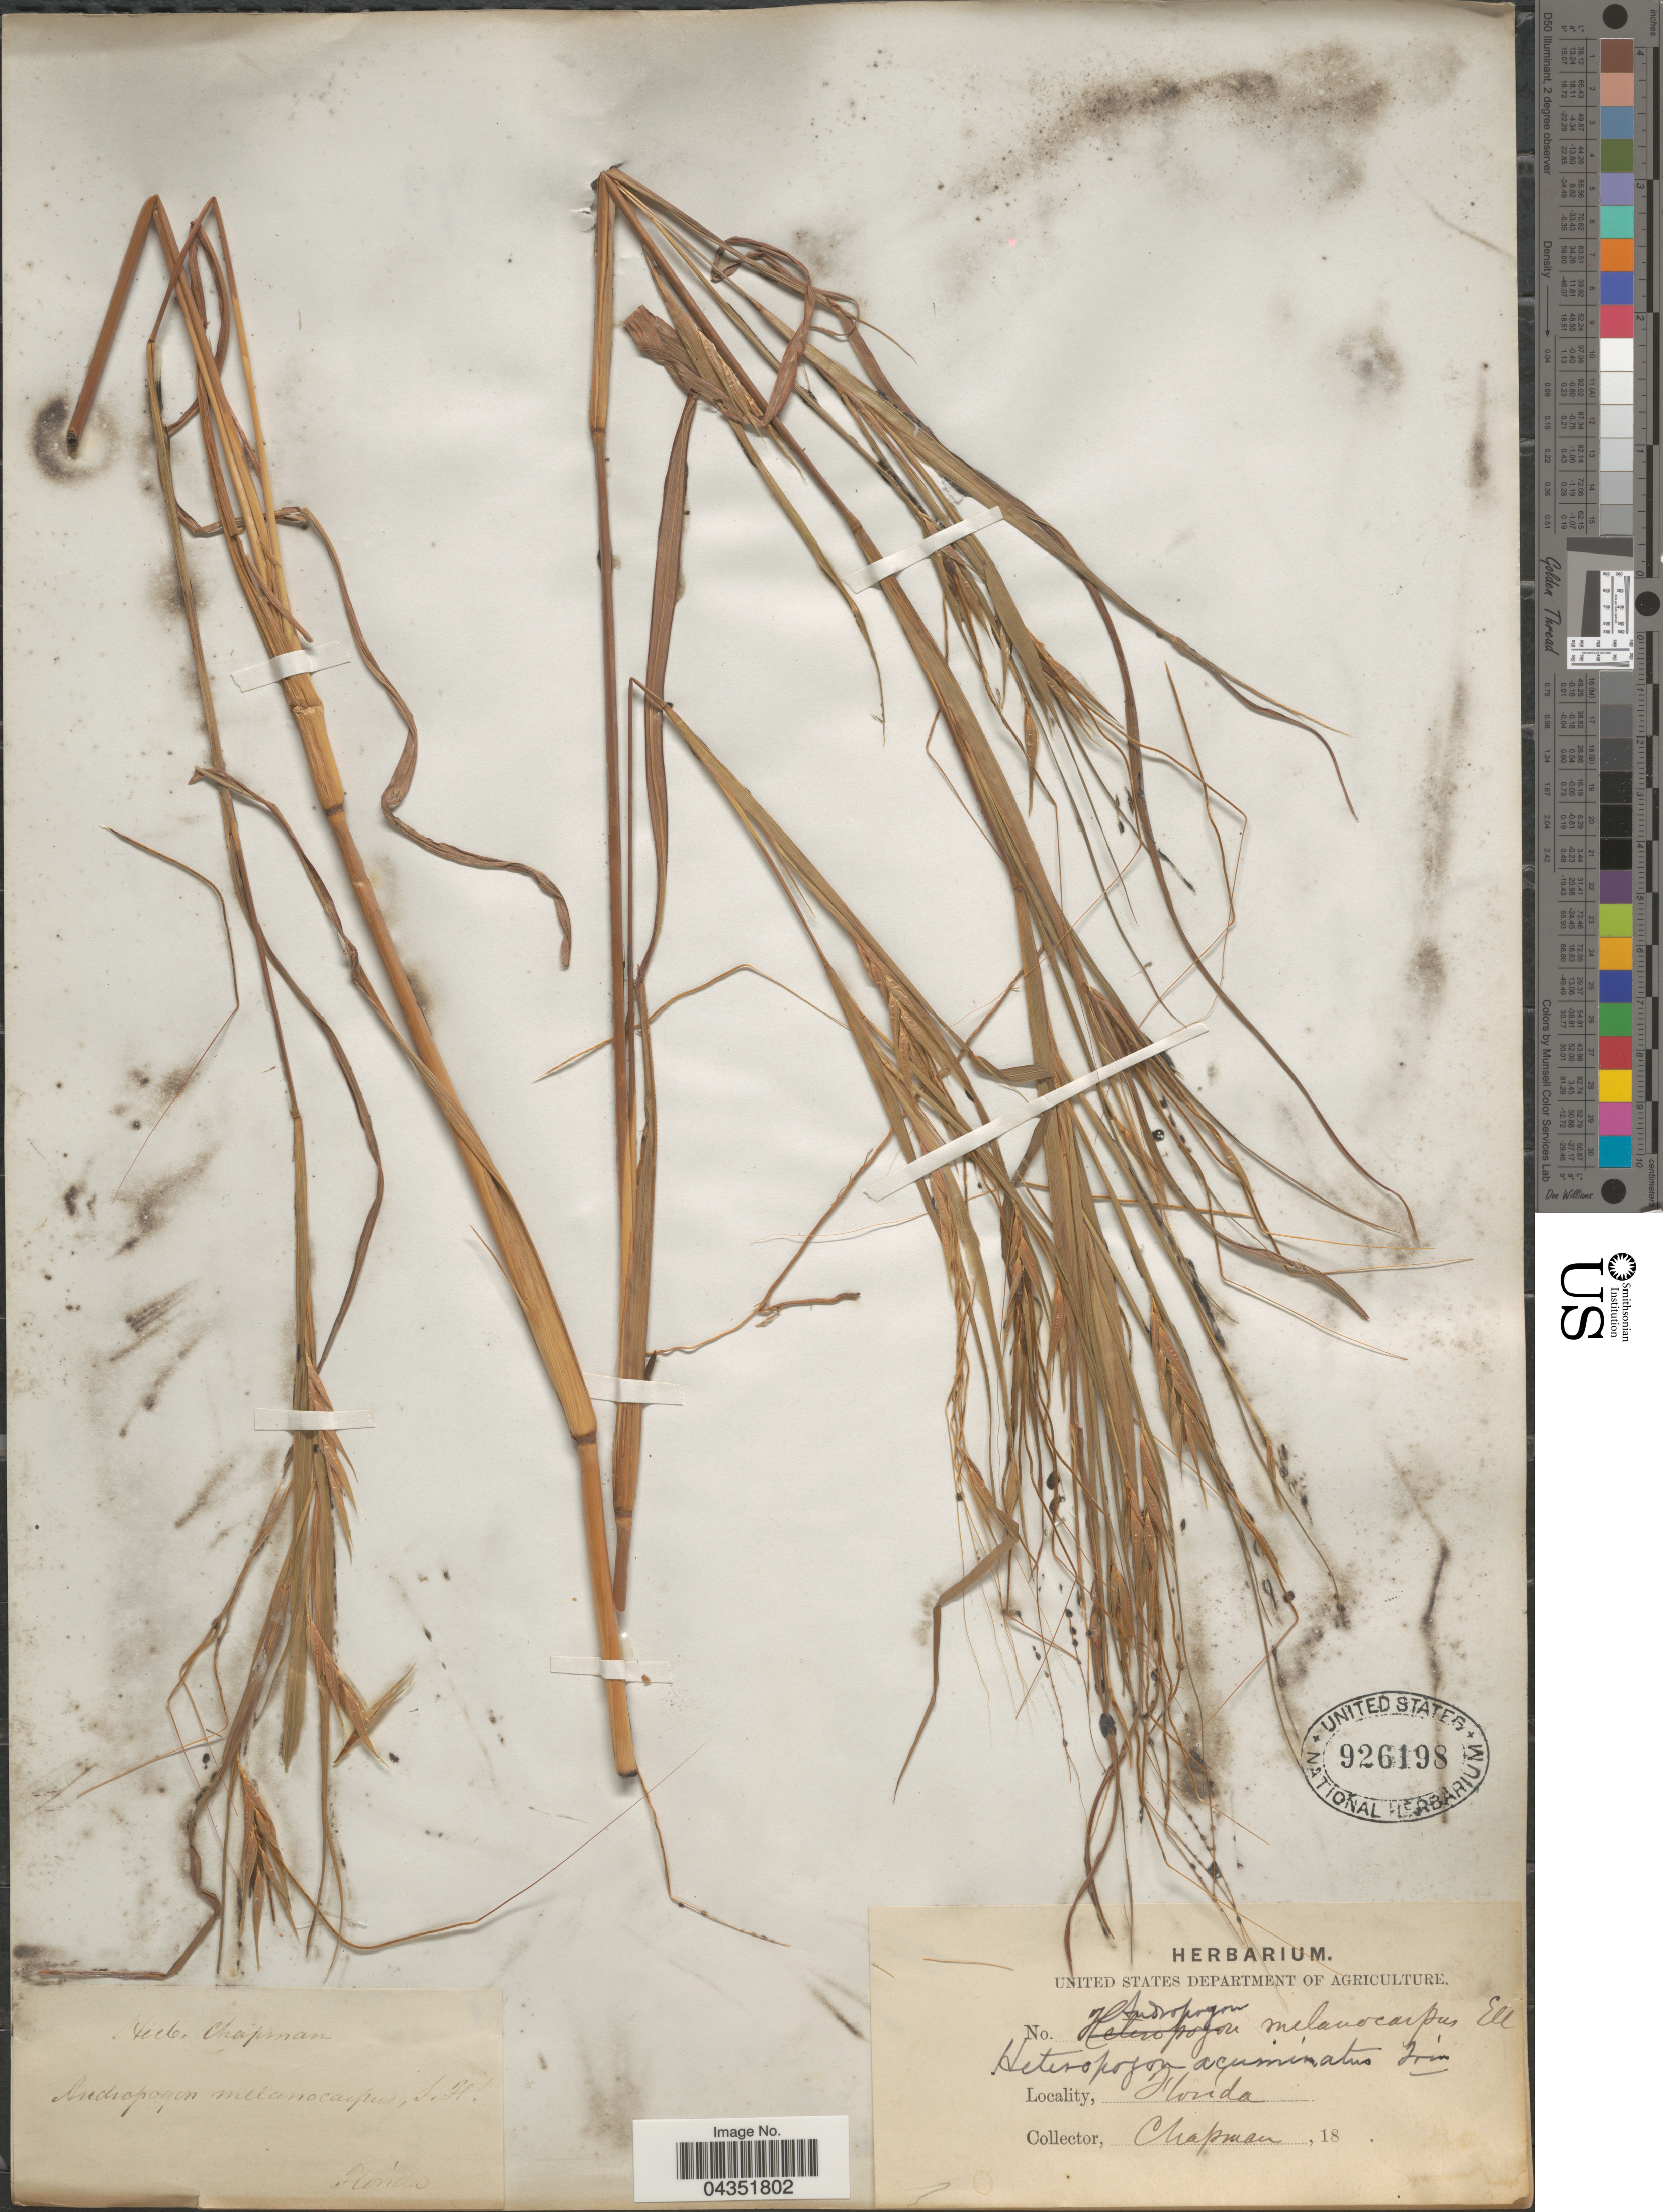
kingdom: Plantae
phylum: Tracheophyta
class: Liliopsida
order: Poales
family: Poaceae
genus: Heteropogon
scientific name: Heteropogon melanocarpus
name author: (Elliott) Benth.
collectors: ex herb. Chapman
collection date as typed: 18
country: United States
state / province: Florida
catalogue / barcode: US 926198